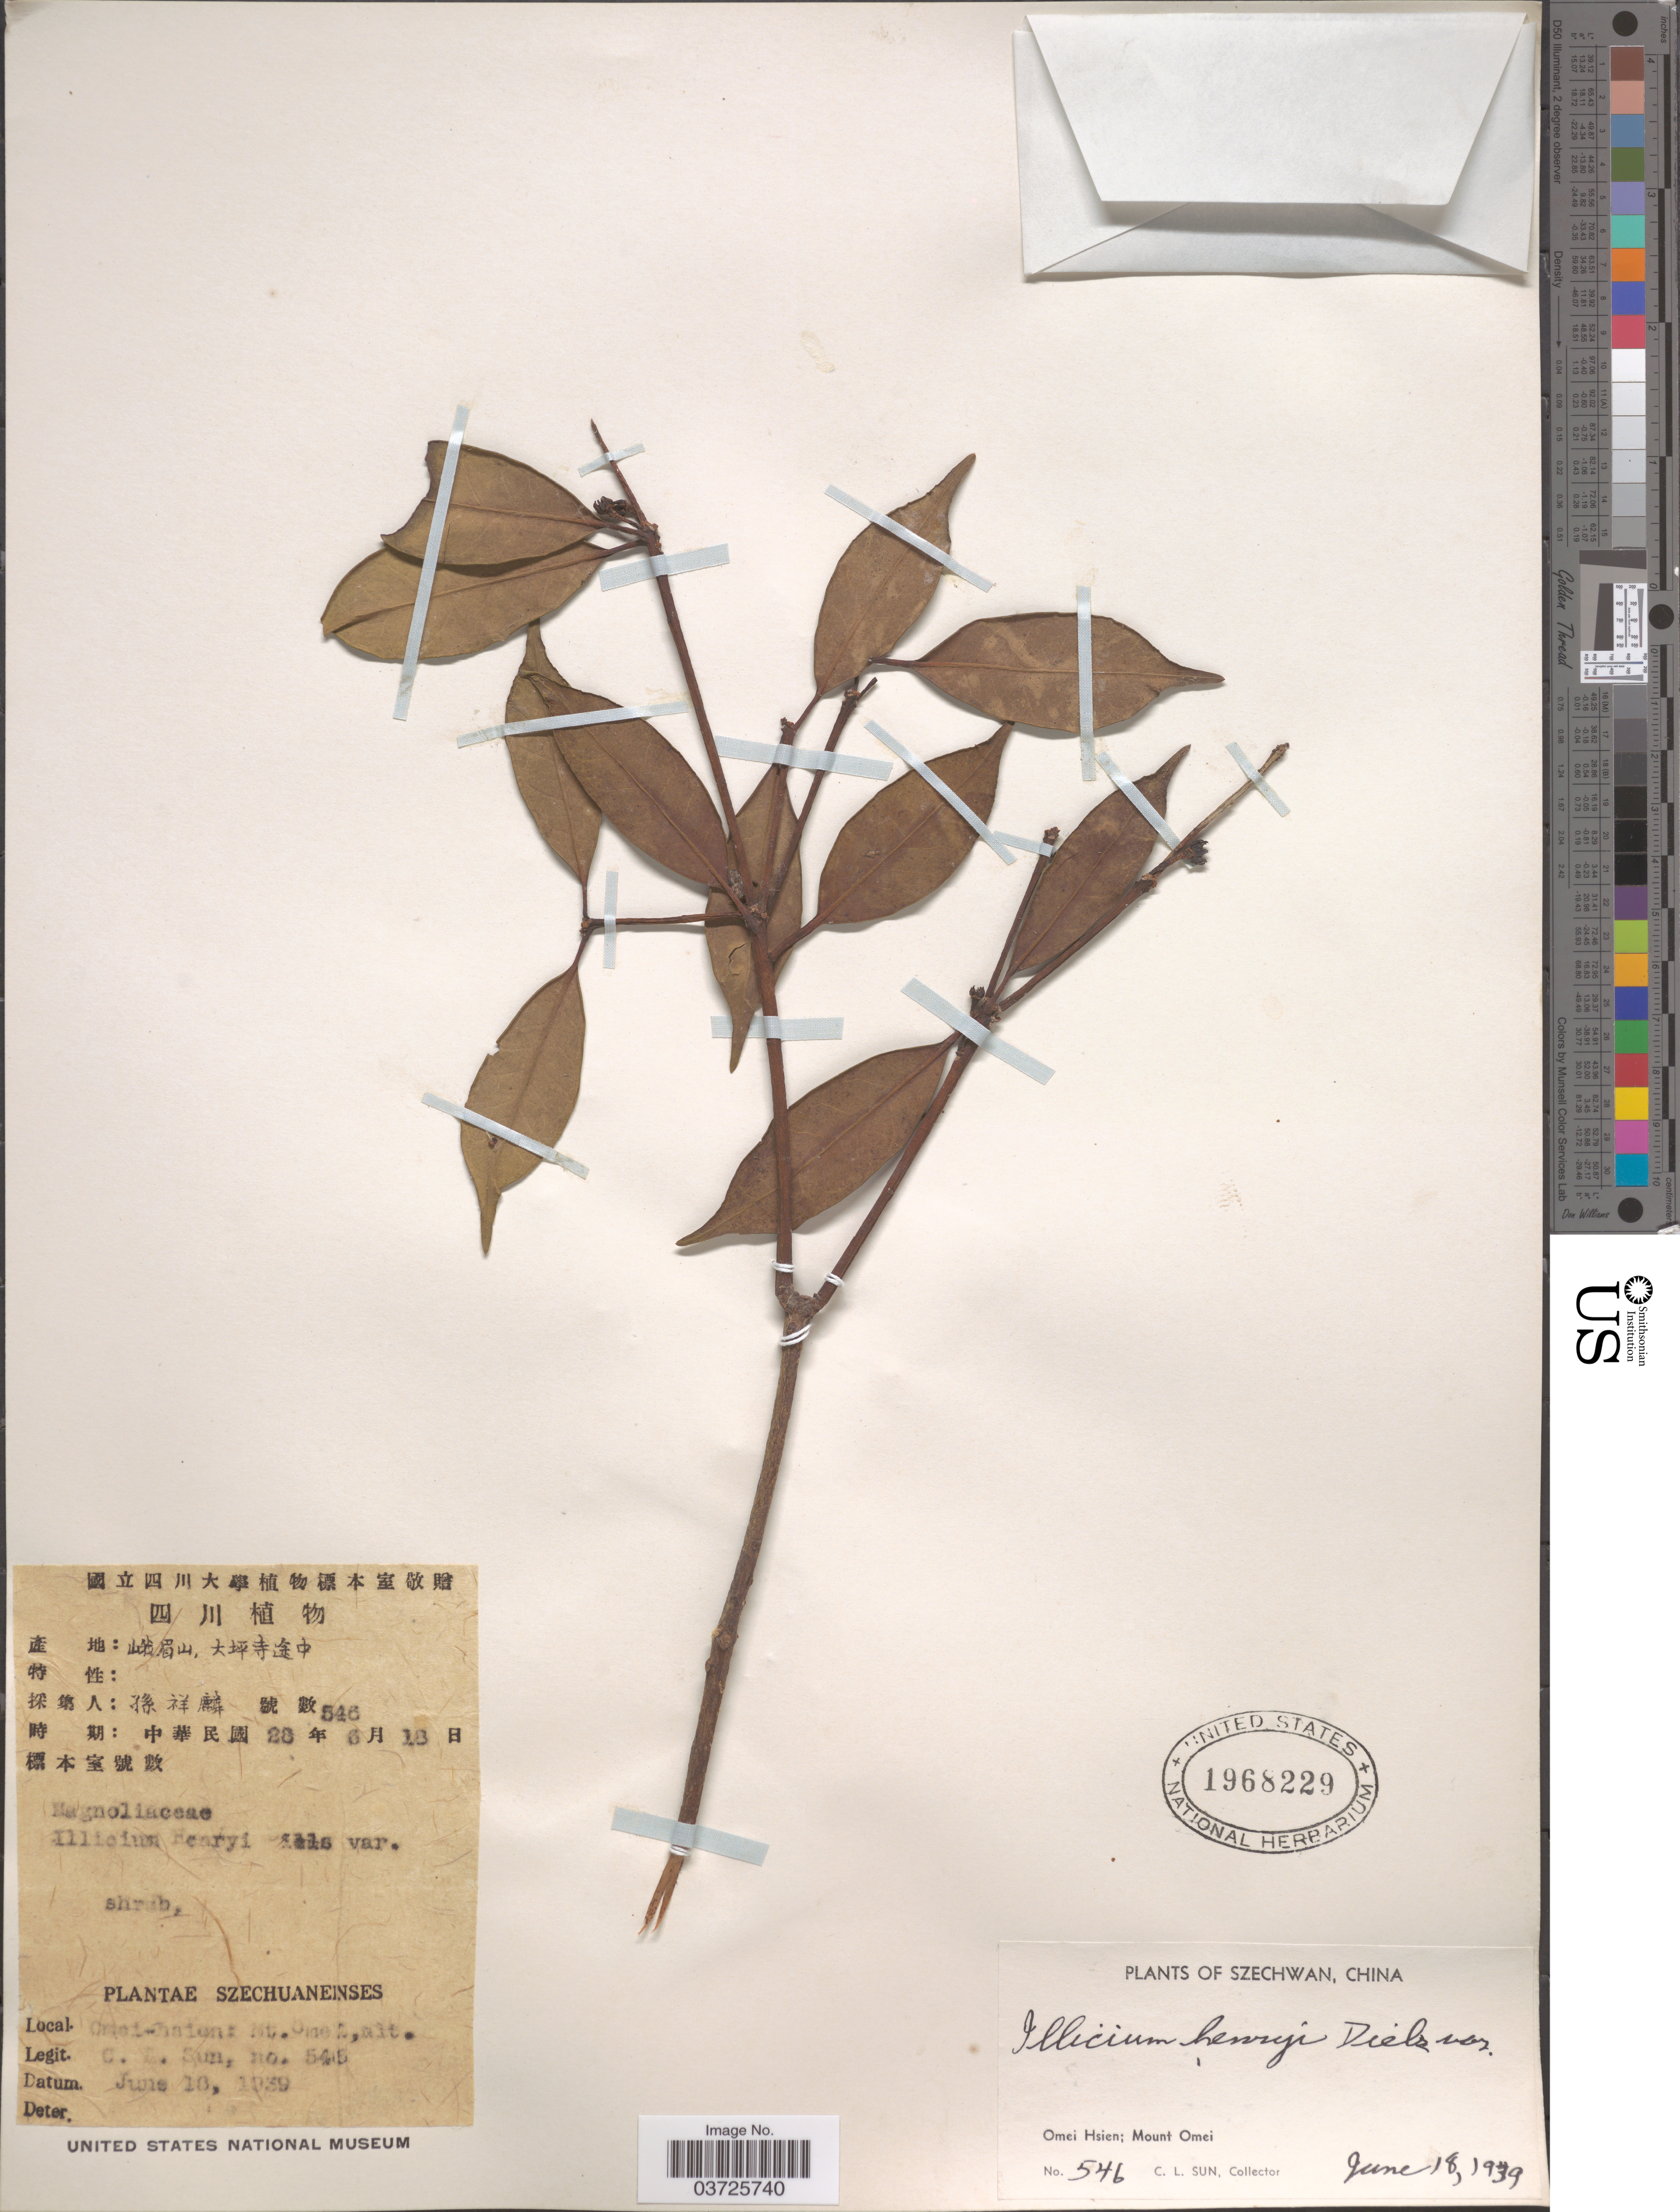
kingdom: Plantae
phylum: Tracheophyta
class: Magnoliopsida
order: Austrobaileyales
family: Schisandraceae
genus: Illicium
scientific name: Illicium henryi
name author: Diels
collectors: C. Sun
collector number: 546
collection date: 1939-06-18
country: China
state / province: Sichuan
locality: Szechwan. Omei Hsien; Mount Omei.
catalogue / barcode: US 1968229